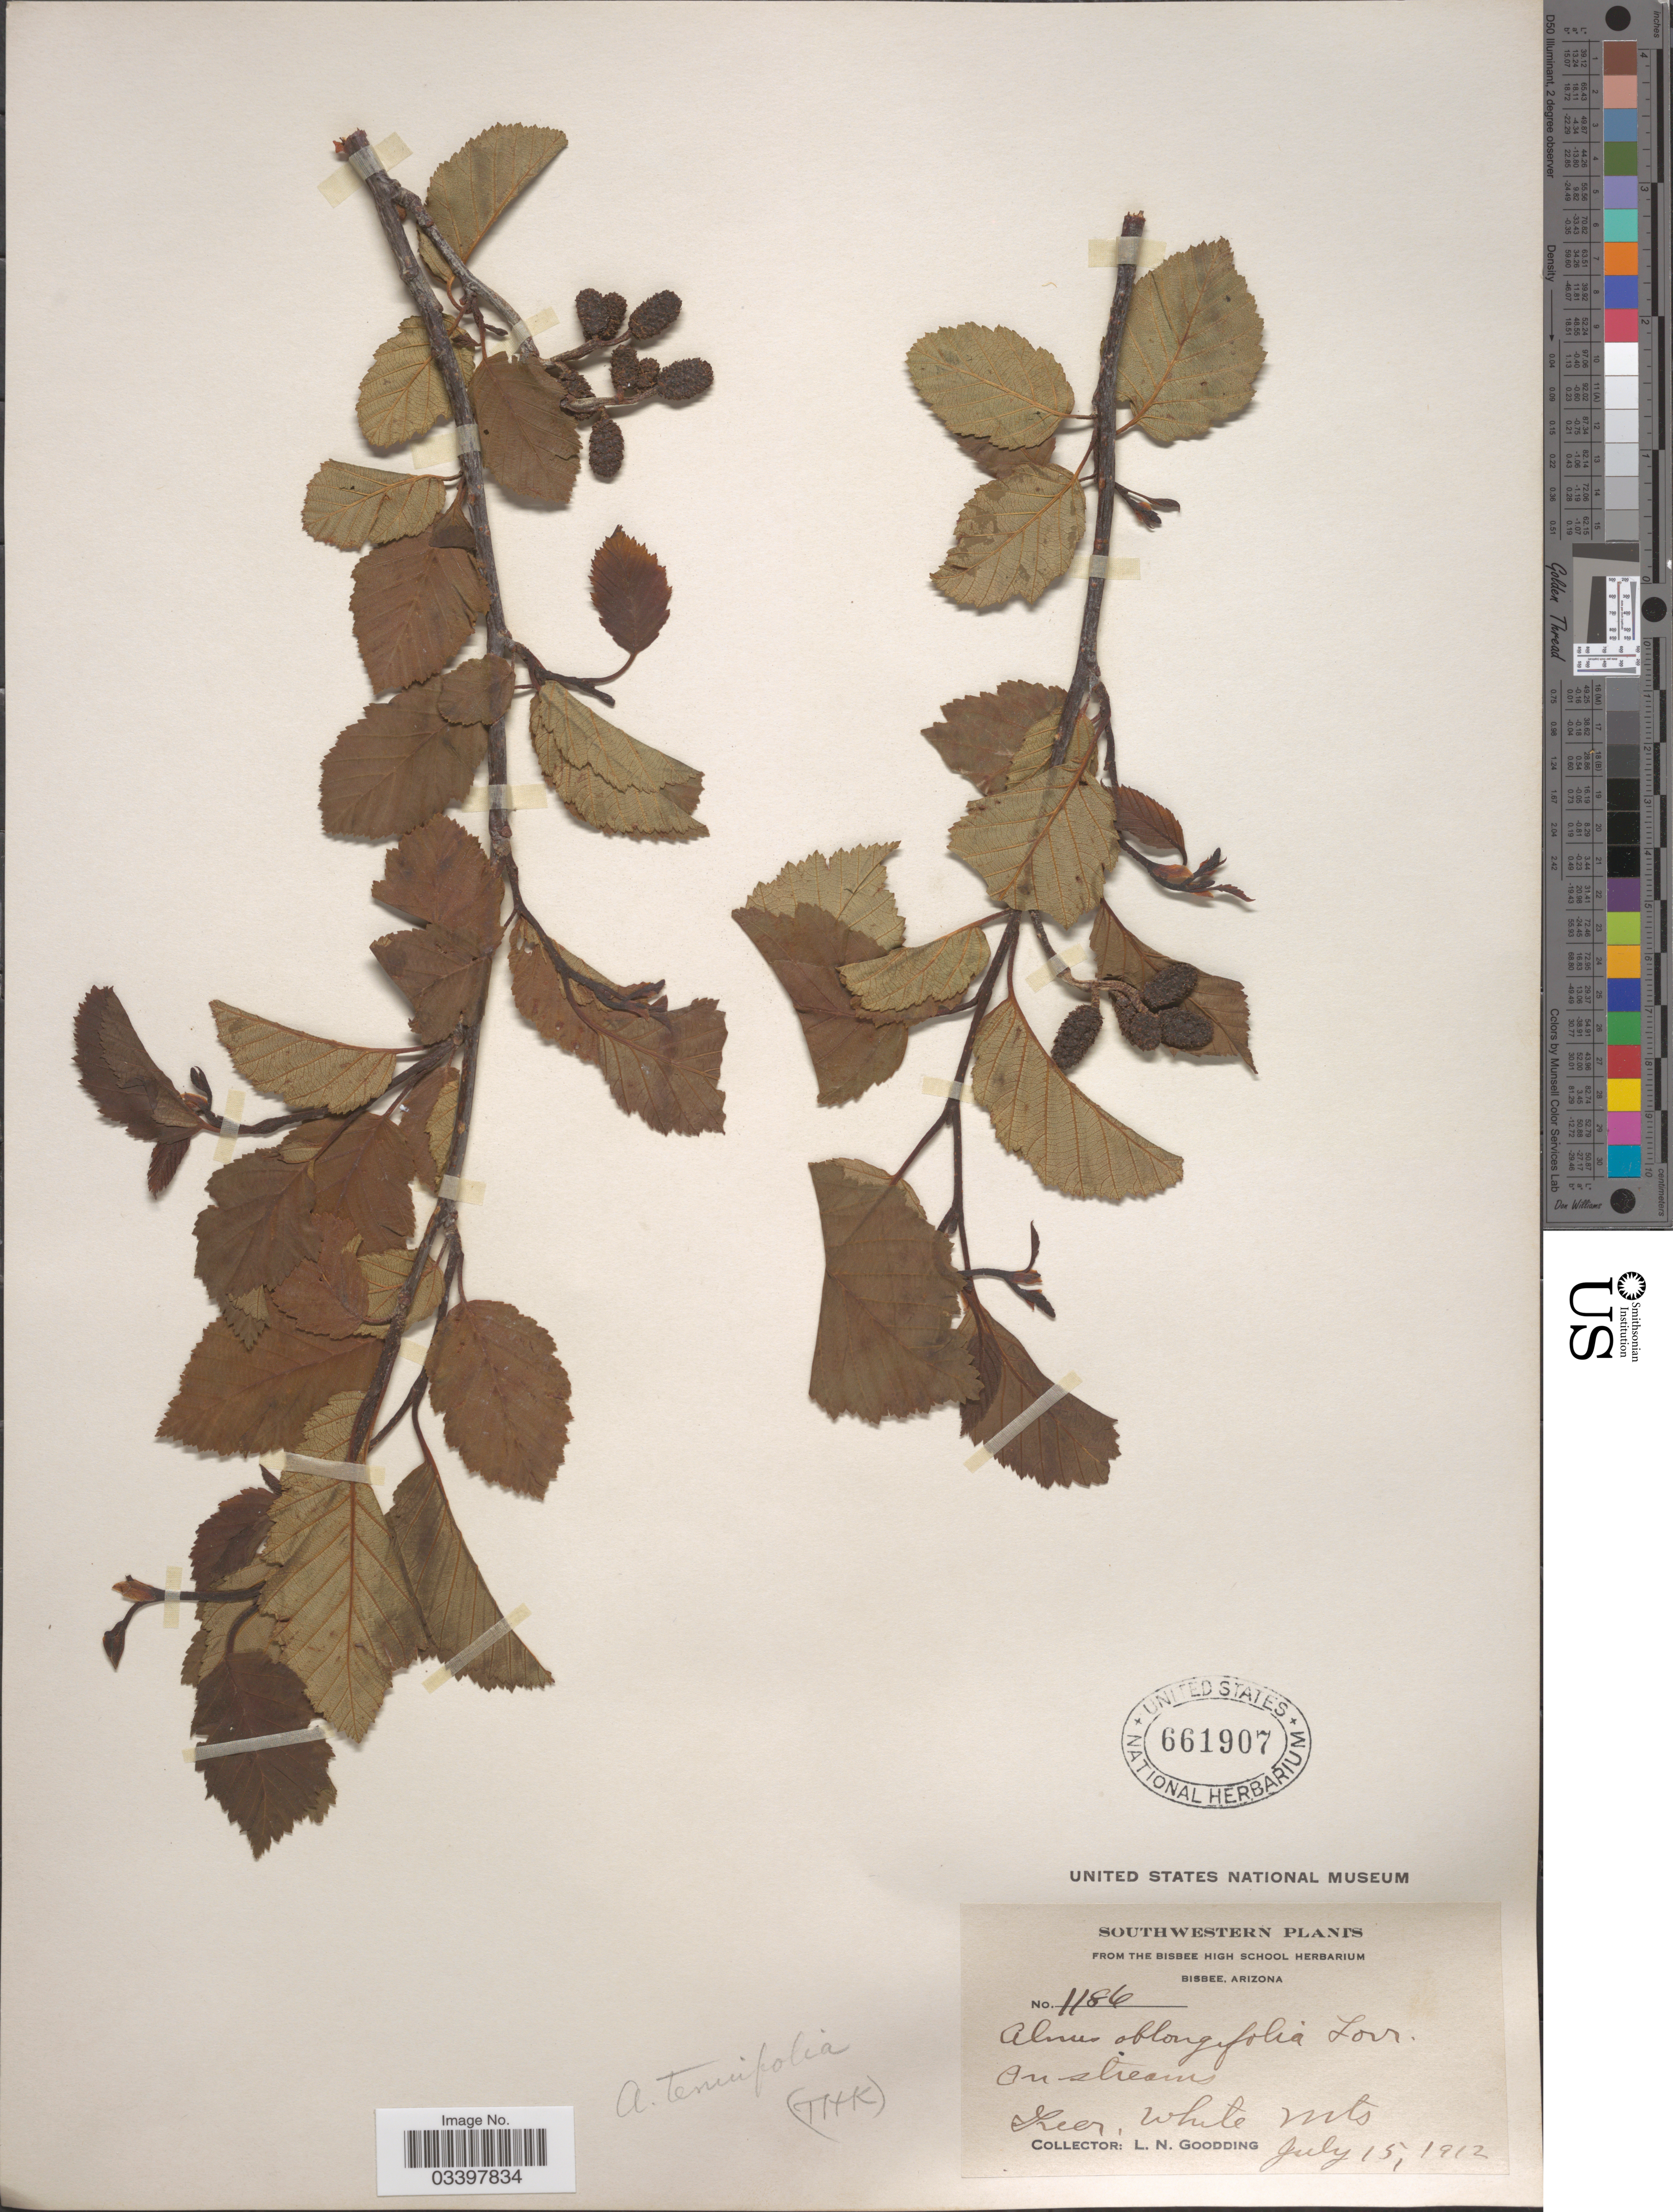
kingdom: Plantae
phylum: Tracheophyta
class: Magnoliopsida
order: Fagales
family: Betulaceae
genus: Alnus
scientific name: Alnus incana subsp. tenuifolia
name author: (Nutt.) Breitung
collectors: L. N. Goodding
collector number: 1186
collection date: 1912-07-15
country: United States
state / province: Arizona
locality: Southwestern, Greer, White Mts.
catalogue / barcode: US 661907